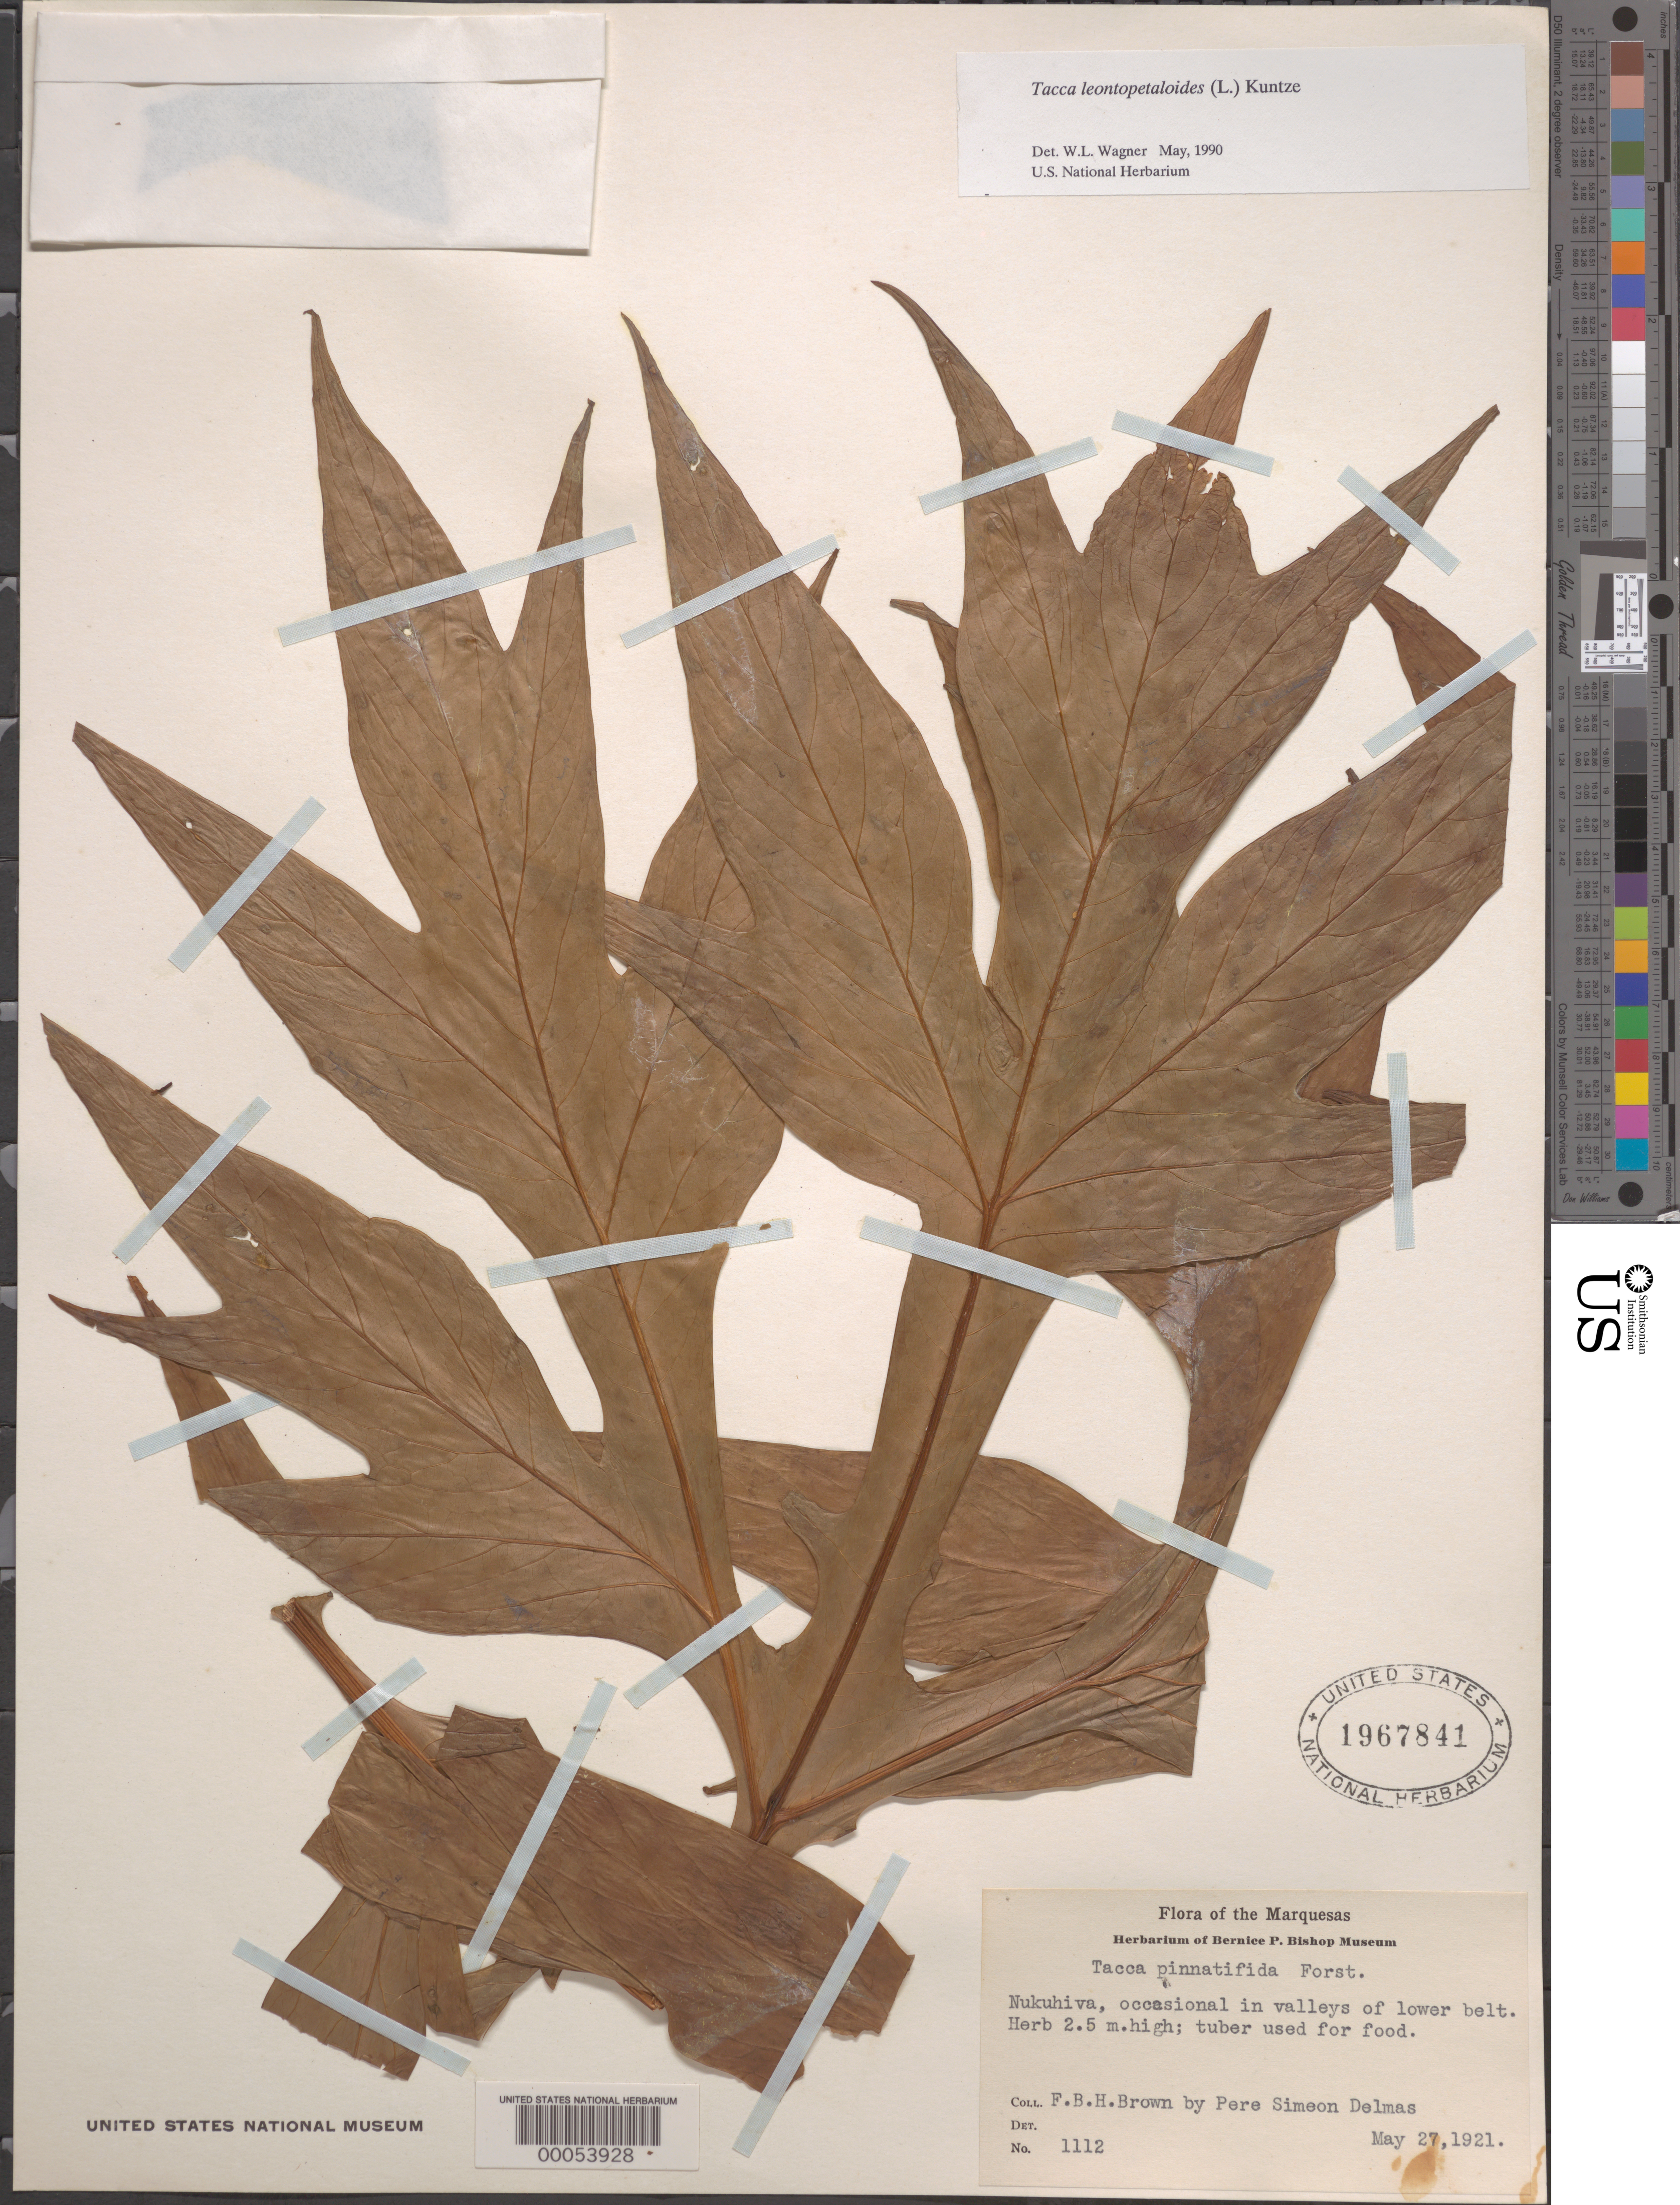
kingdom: Plantae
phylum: Tracheophyta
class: Liliopsida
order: Dioscoreales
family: Dioscoreaceae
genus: Tacca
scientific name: Tacca leontopetaloides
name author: (L.) Kuntze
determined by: Wagner, W. L., (BOT), Smithsonian Institution - National Museum of Natural History (UNITED STATES)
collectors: F. Brown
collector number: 1112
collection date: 1921-05-27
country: French Polynesia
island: Nuku Hiva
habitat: Occasional in valleys of lower belt; low elevation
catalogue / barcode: US 1967841